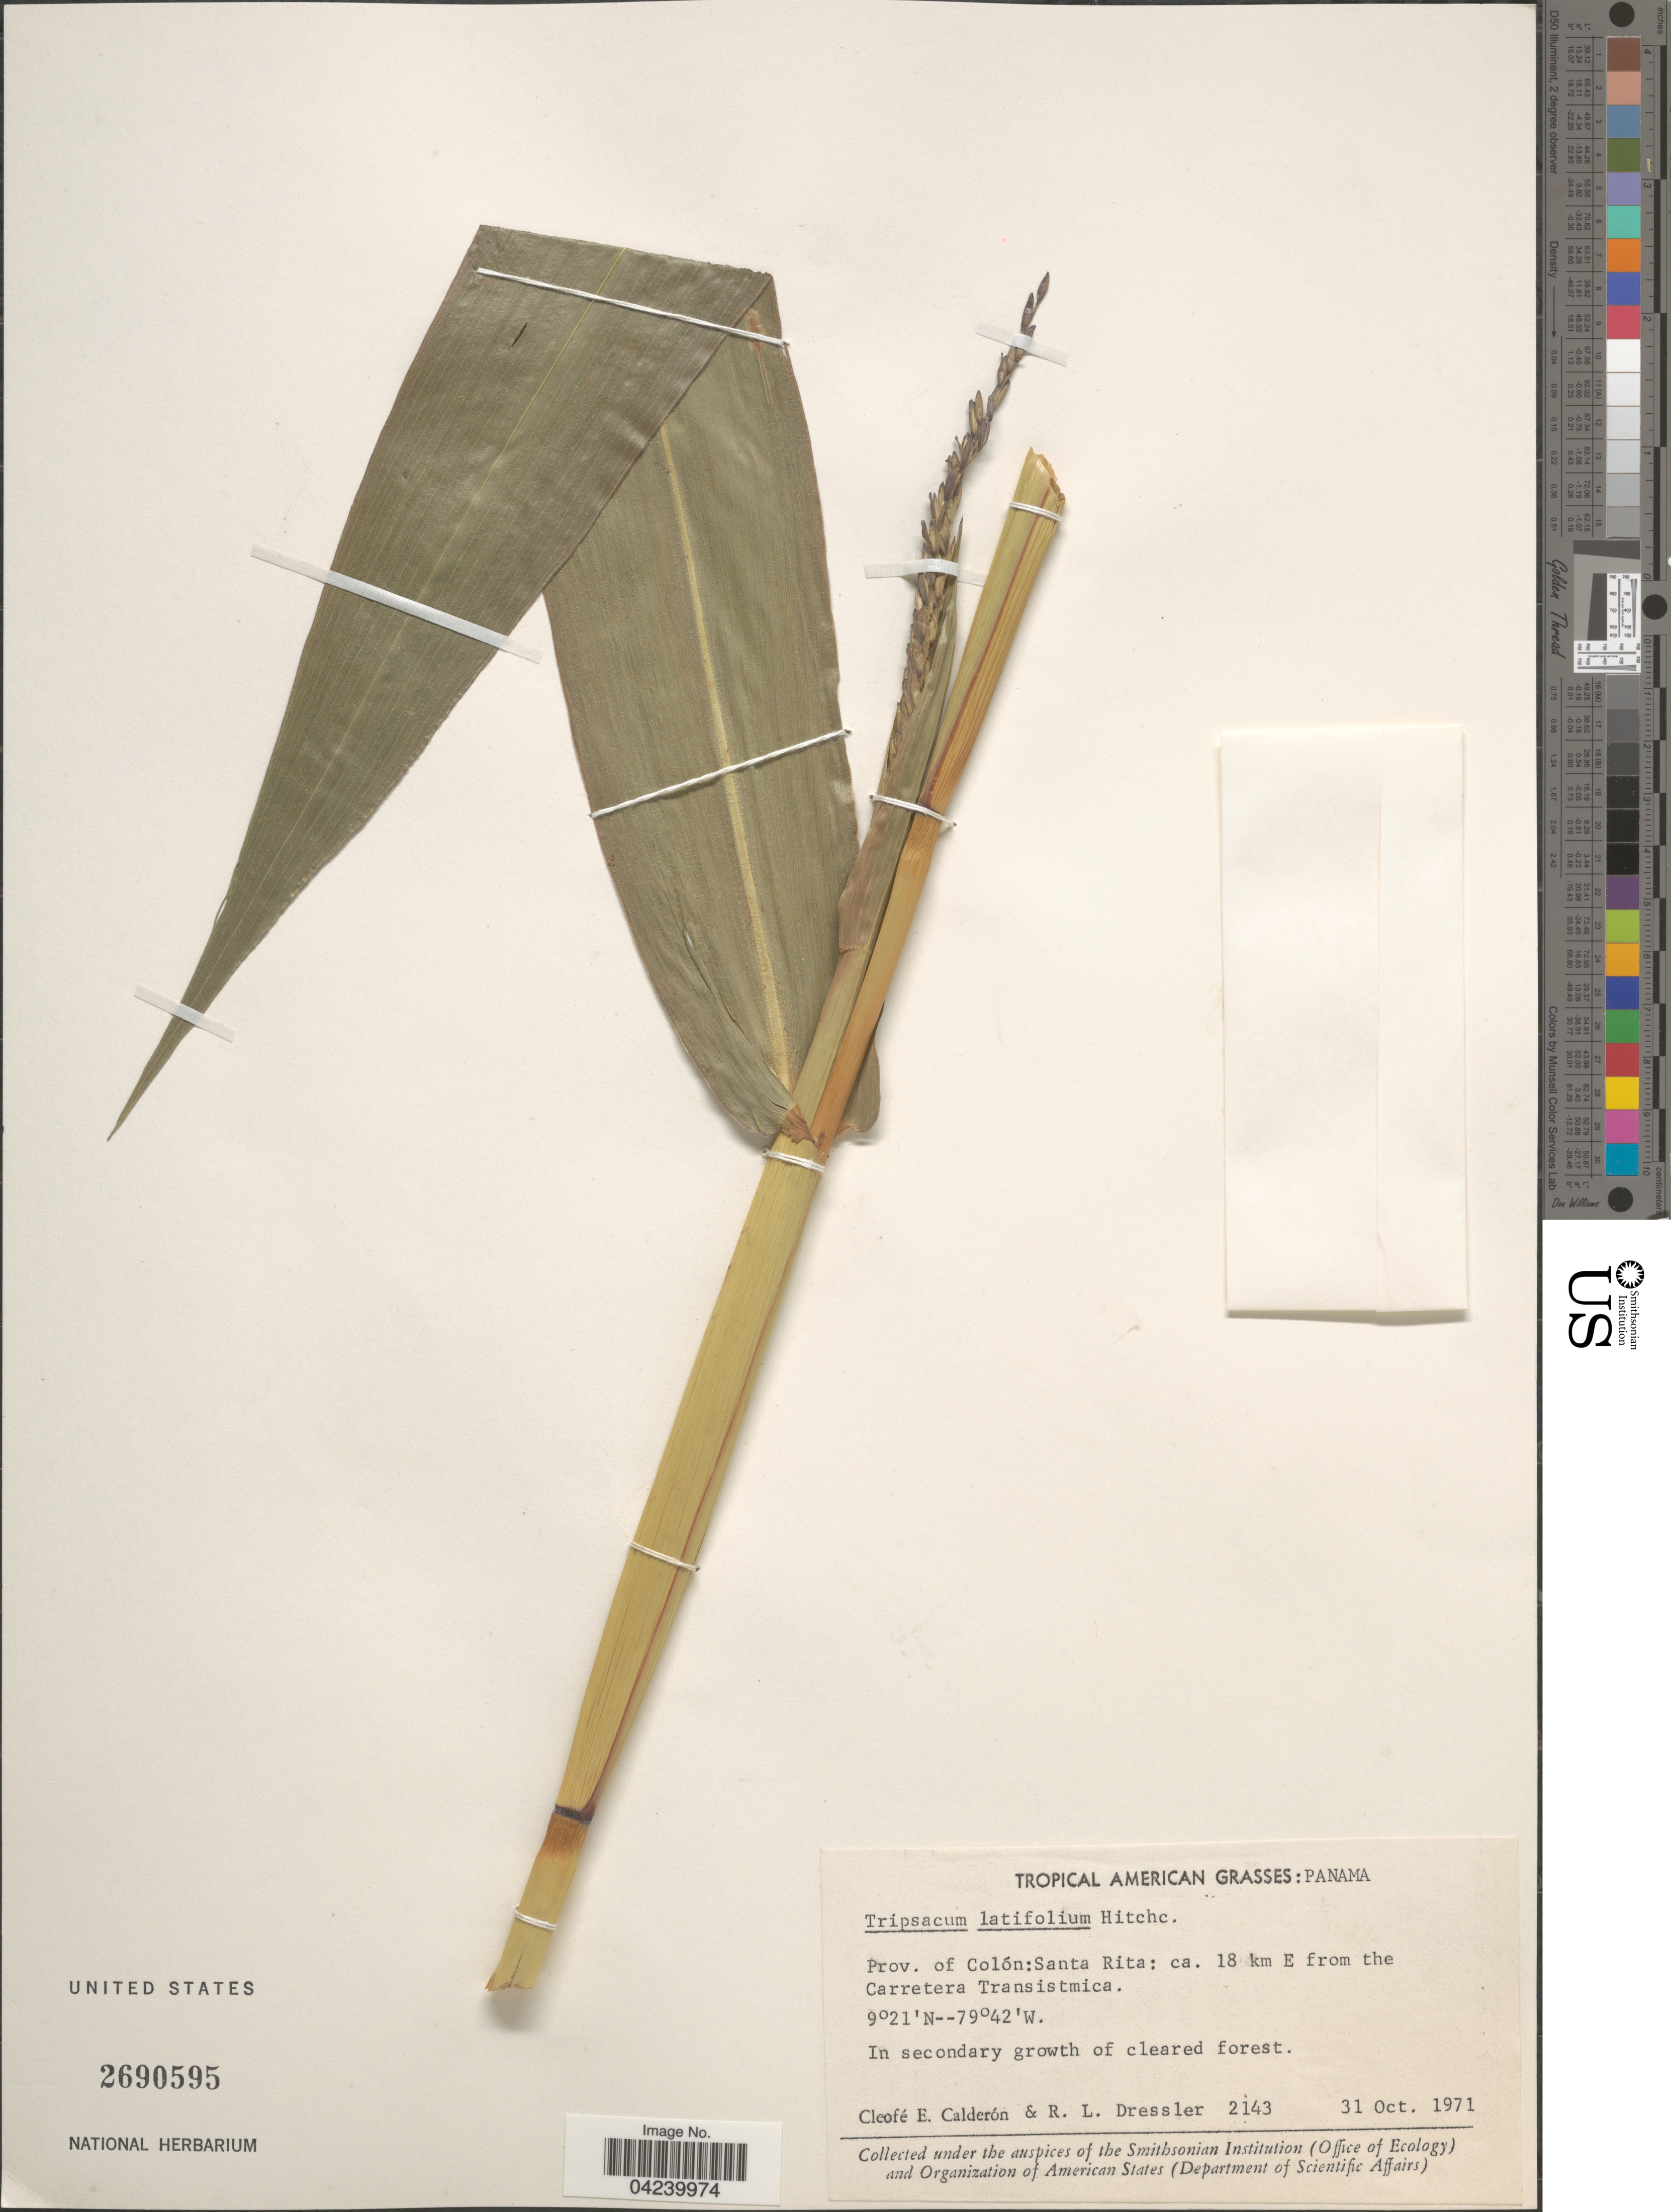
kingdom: Plantae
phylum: Tracheophyta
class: Liliopsida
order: Poales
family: Poaceae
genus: Tripsacum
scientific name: Tripsacum laxum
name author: Nash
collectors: C. E. Calderón & R. Dressler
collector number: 2143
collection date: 1971-10-31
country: Panama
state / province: Colón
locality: Santa Rita: ca. 18 km E from the Carretera Transistmica. In secondary growth of cleared forest.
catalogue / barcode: US 2690595